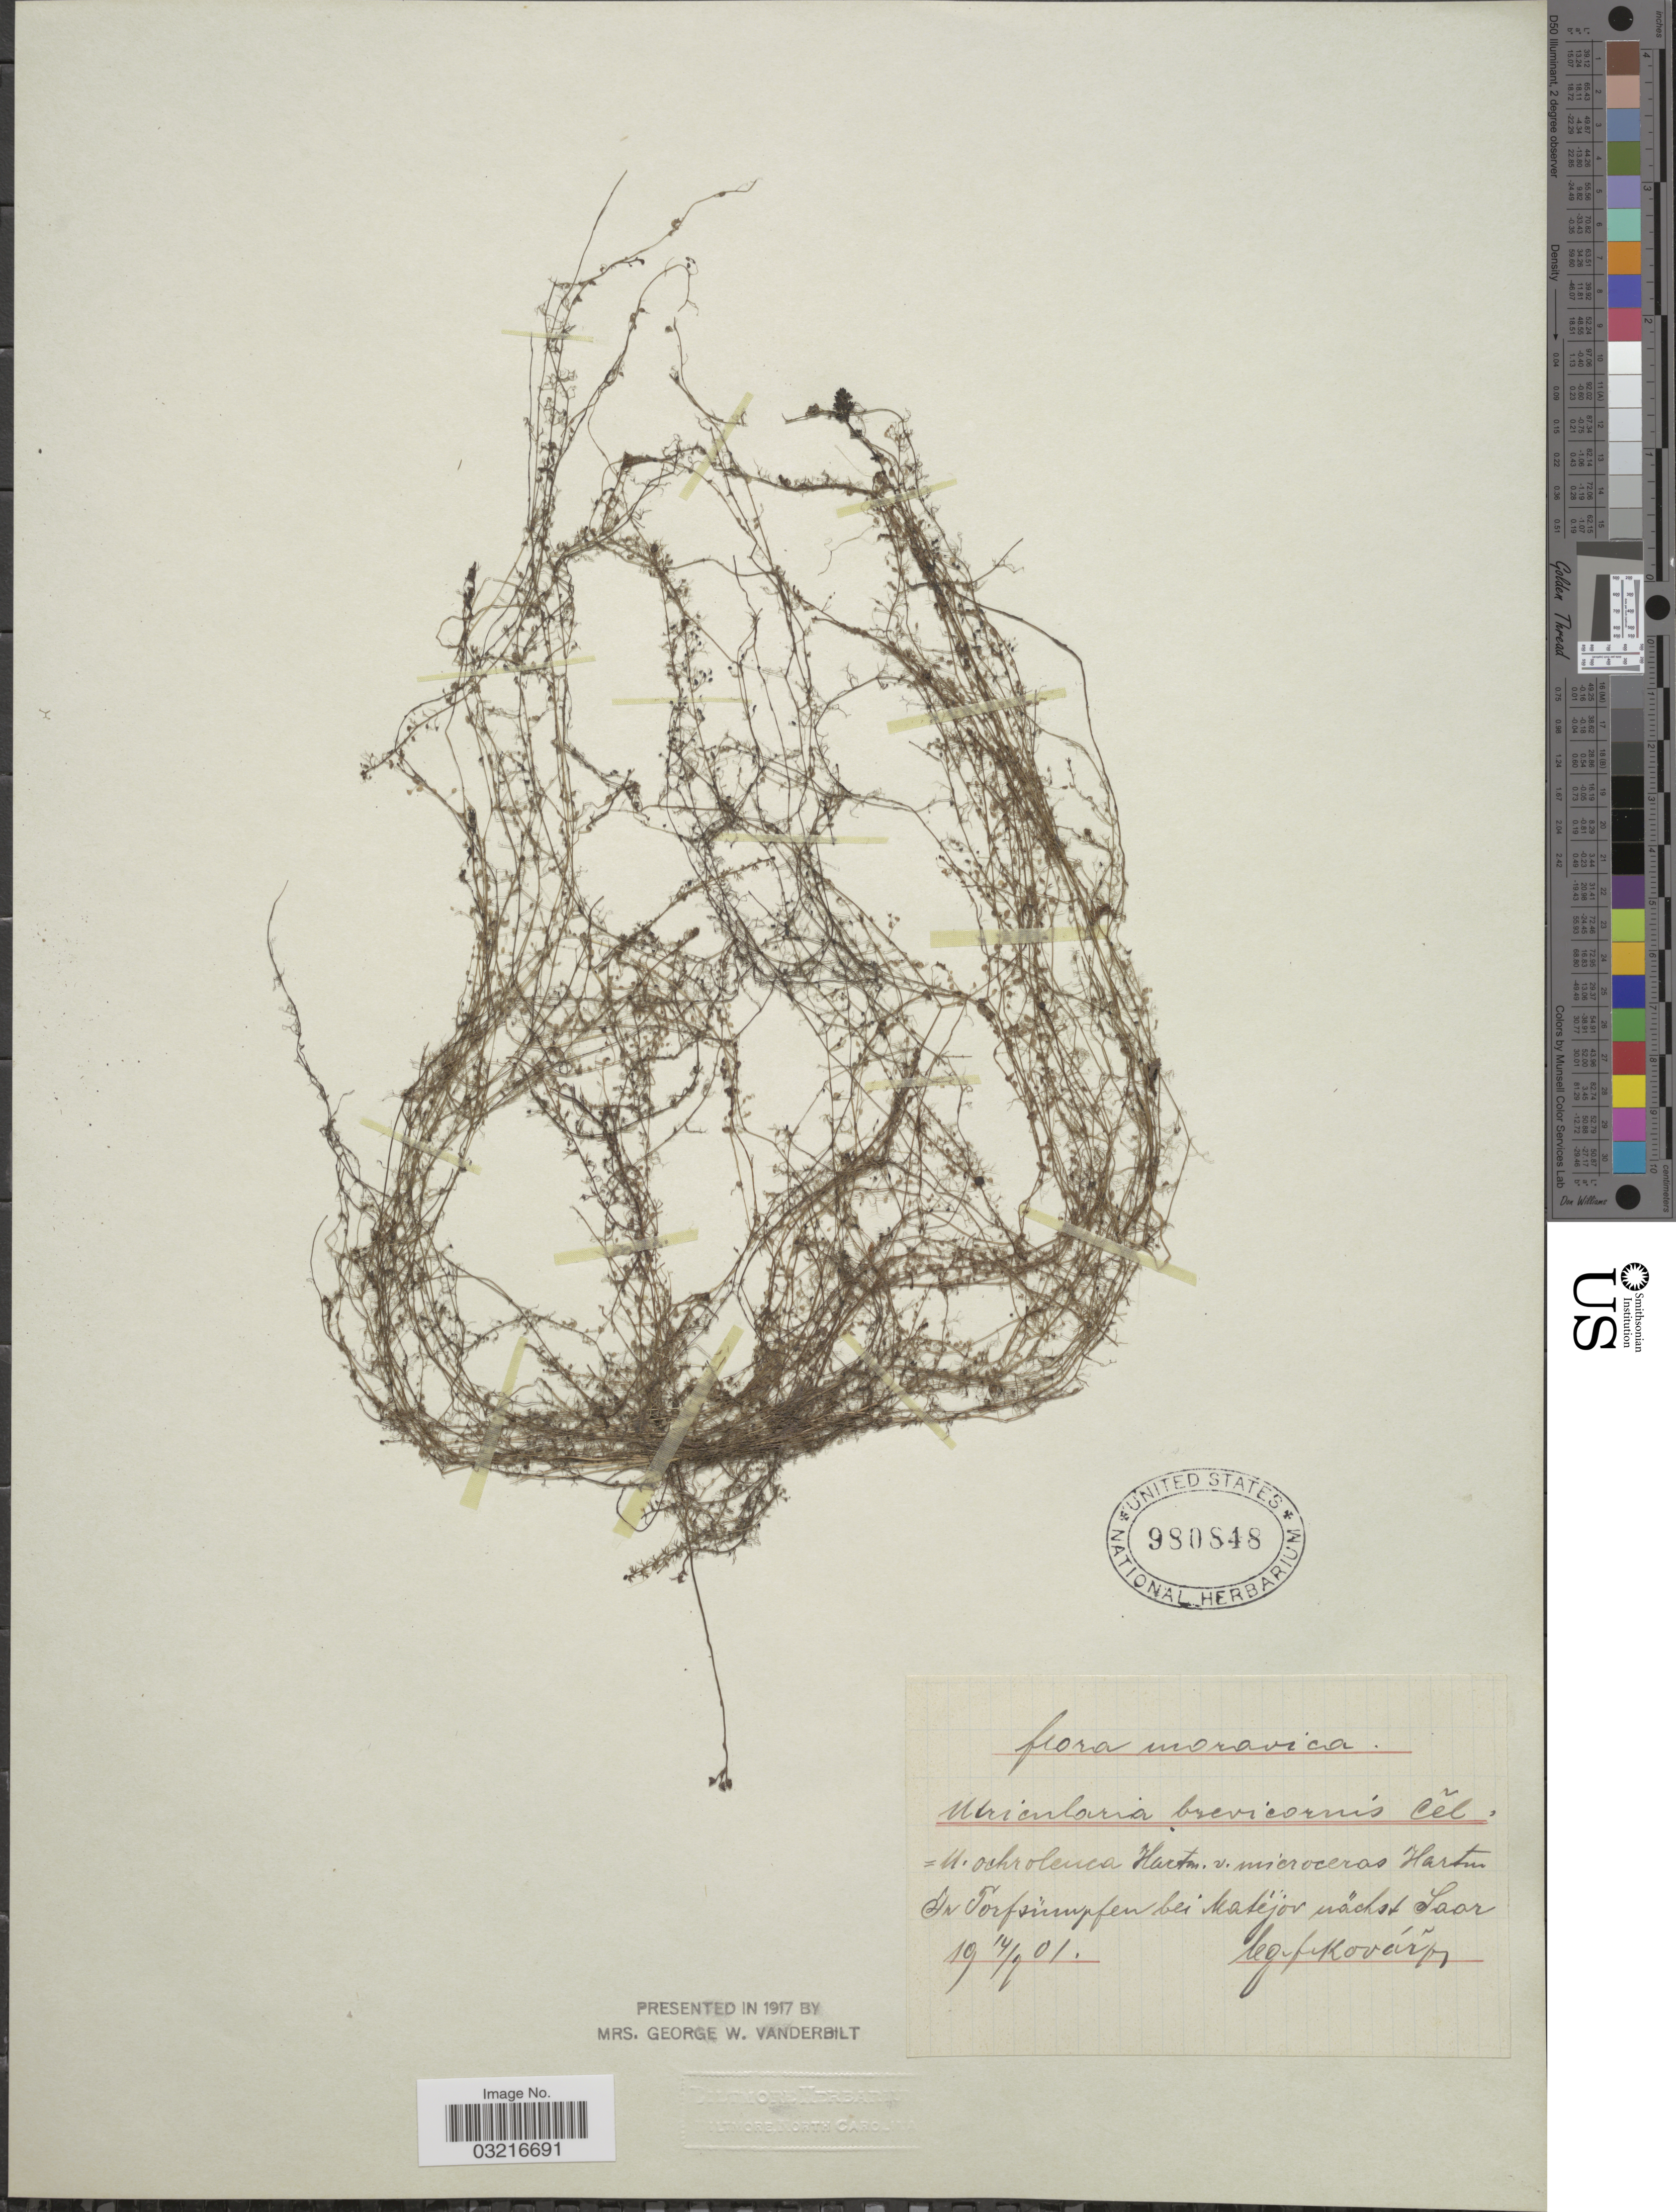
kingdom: Plantae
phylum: Tracheophyta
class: Magnoliopsida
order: Lamiales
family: Lentibulariaceae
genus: Utricularia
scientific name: Utricularia brevicornis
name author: Čelak.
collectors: F. Kovar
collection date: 1901-09-14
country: Czechia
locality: Moravica. In Torfsumpfen bei Matejov nächst Saar.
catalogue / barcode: US 980848